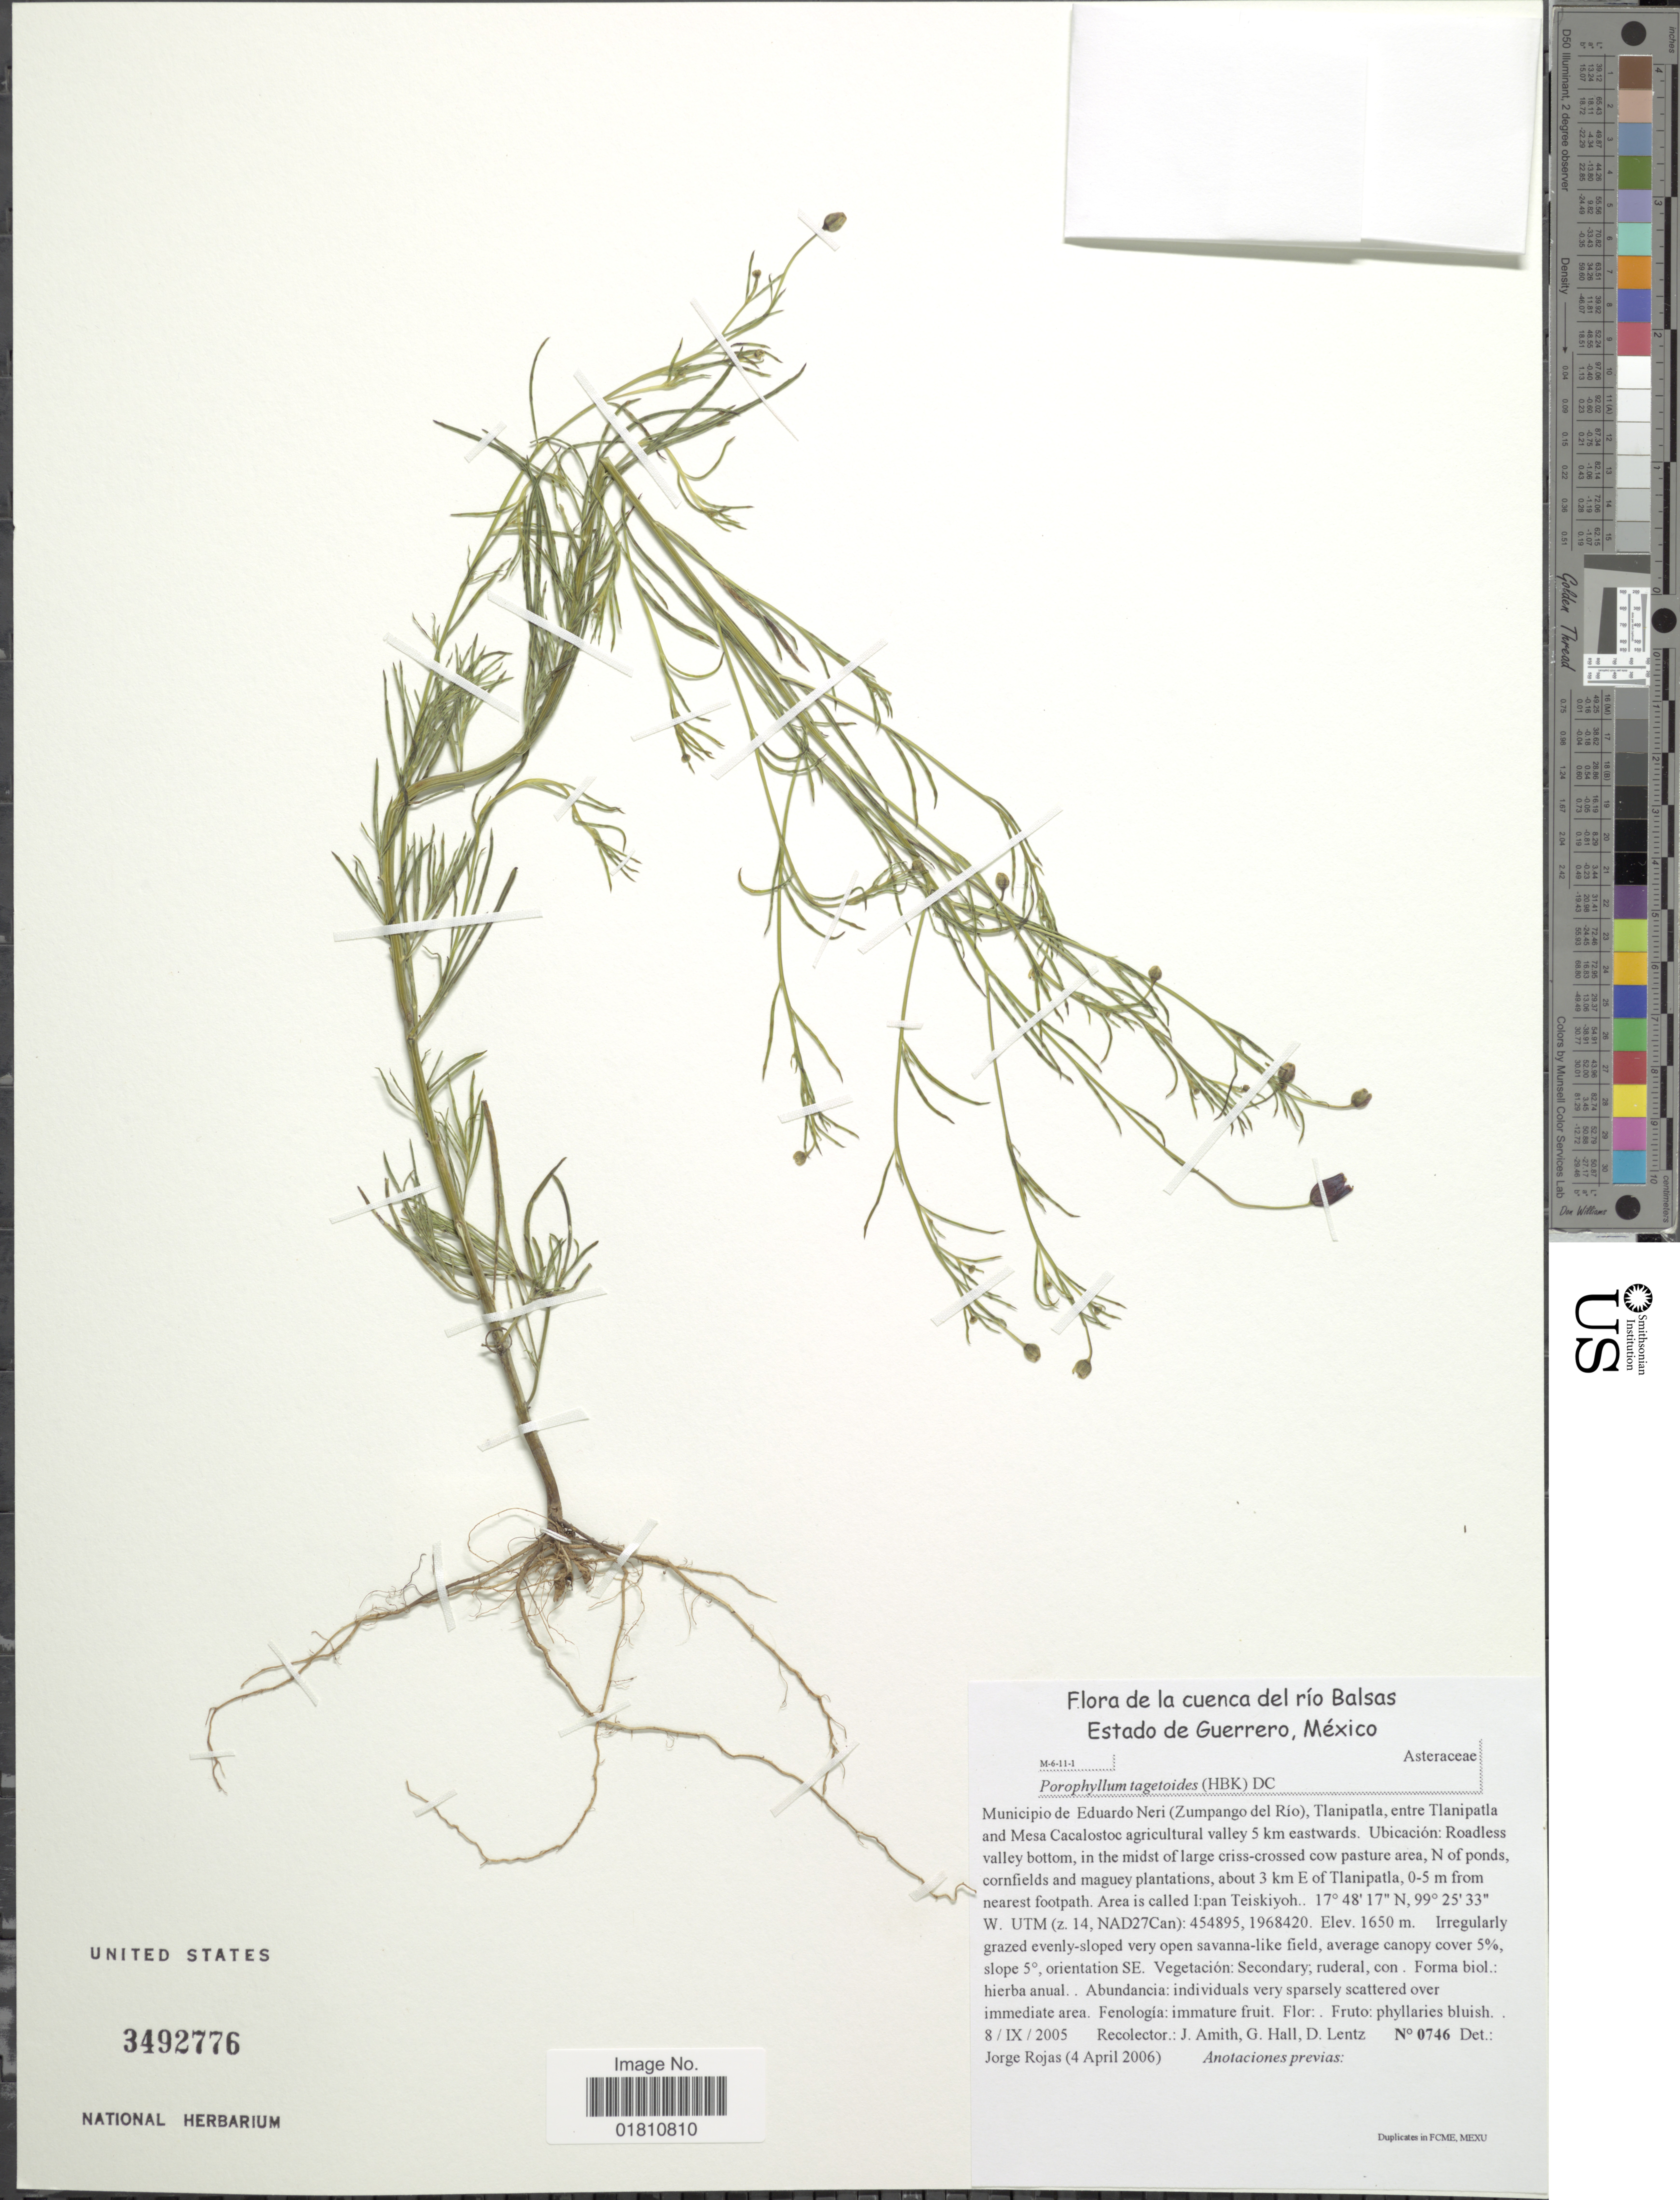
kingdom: Plantae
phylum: Tracheophyta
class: Magnoliopsida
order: Asterales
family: Asteraceae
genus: Porophyllum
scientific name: Porophyllum tagetoides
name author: (Kunth) DC.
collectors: J. D. Amith, G. Hall & D. Lentz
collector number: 0746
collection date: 2005-09-08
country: Mexico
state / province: Guerrero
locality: De la cuenca del rio Balsas, Municipio de Eduardo Neri (Zumpango del Rio), Tlanipatla, entre Tlanipatla and Mesa Cacalostoc agricultural valley 5 km eastwards, Ubicacion: Roadless valley bottom, in the midst of large criss-crossed cow pasture area, N of ponds, cornfields and maguey plantations, about 3 km E of Tlanipatla, 0-5 m from nearest footpath, area is called I:pan Teiskiyoh, UTM (z. 14, NAD27Can):454895, 1968420.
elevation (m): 1650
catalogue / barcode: US 3492776